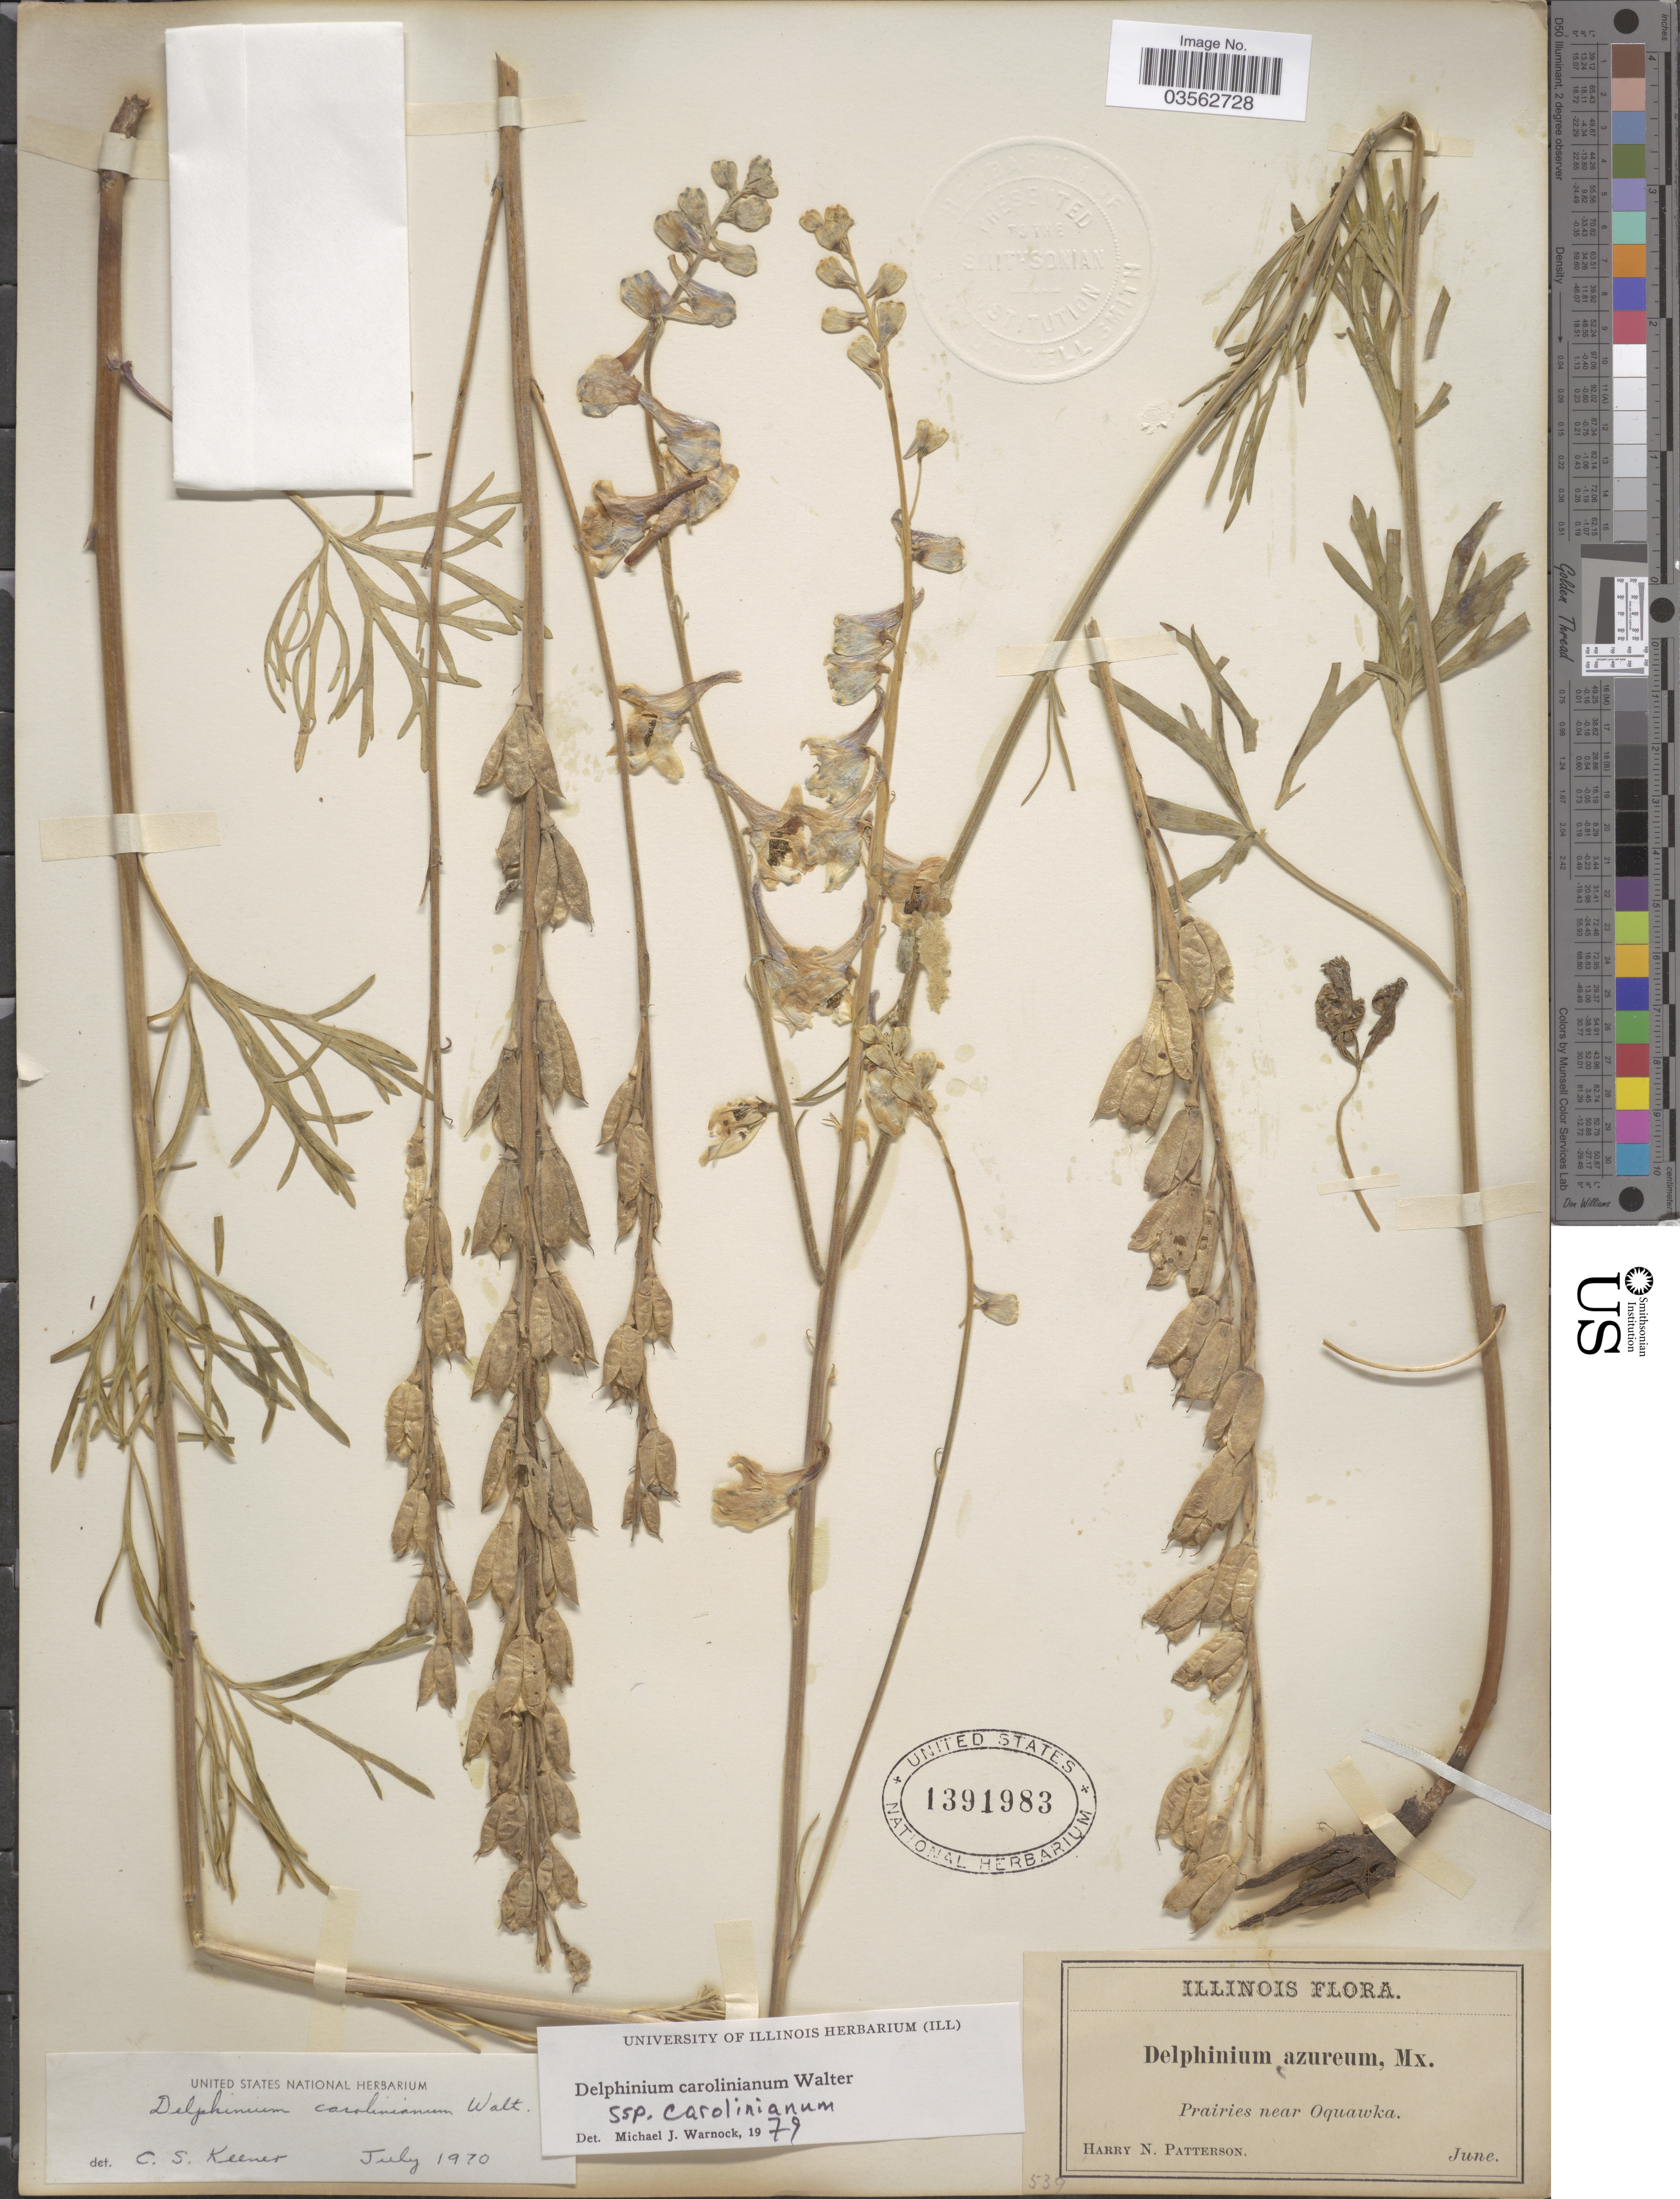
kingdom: Plantae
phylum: Tracheophyta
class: Magnoliopsida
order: Ranunculales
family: Ranunculaceae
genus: Delphinium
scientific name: Delphinium carolinianum subsp. carolinianum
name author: Walter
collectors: H. N. Patterson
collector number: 539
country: United States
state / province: Illinois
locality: Prairies near Oquawka.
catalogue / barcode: US 1391983